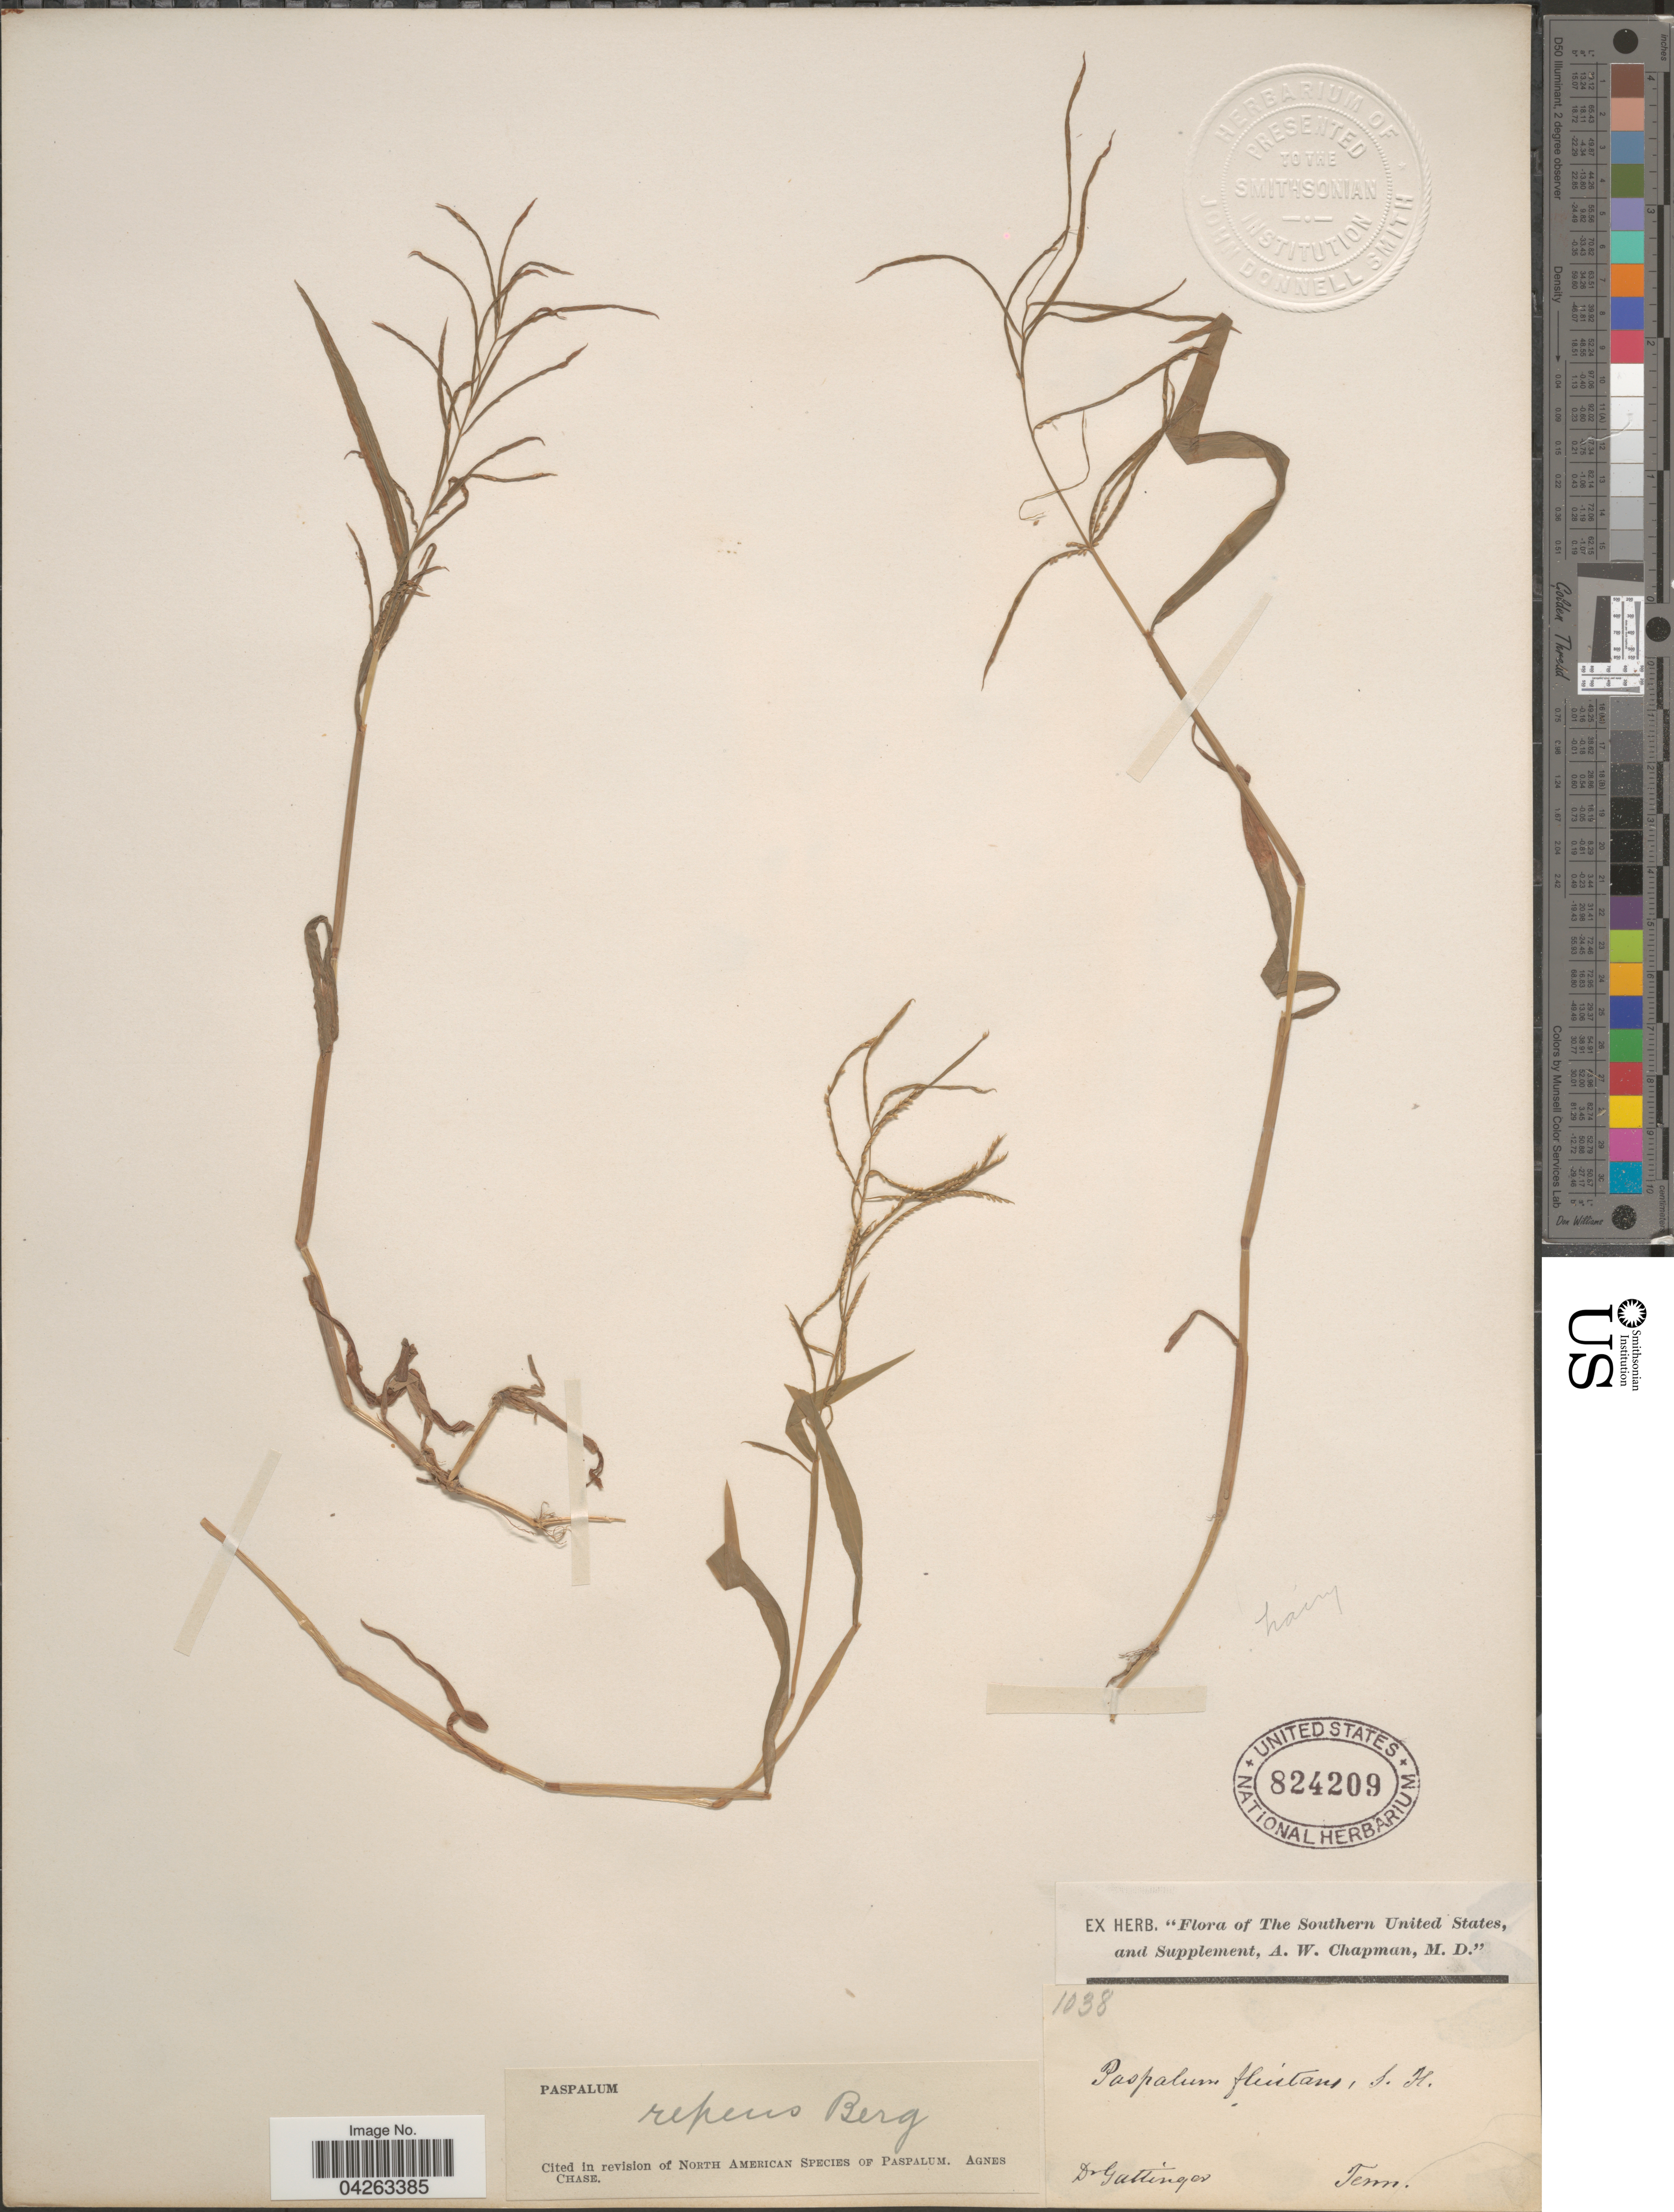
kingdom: Plantae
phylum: Tracheophyta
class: Liliopsida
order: Poales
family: Poaceae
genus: Paspalum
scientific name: Paspalum repens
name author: P.J. Bergius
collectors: Gattinger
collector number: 1038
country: United States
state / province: Tennessee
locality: The Southern United States.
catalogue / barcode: US 824209